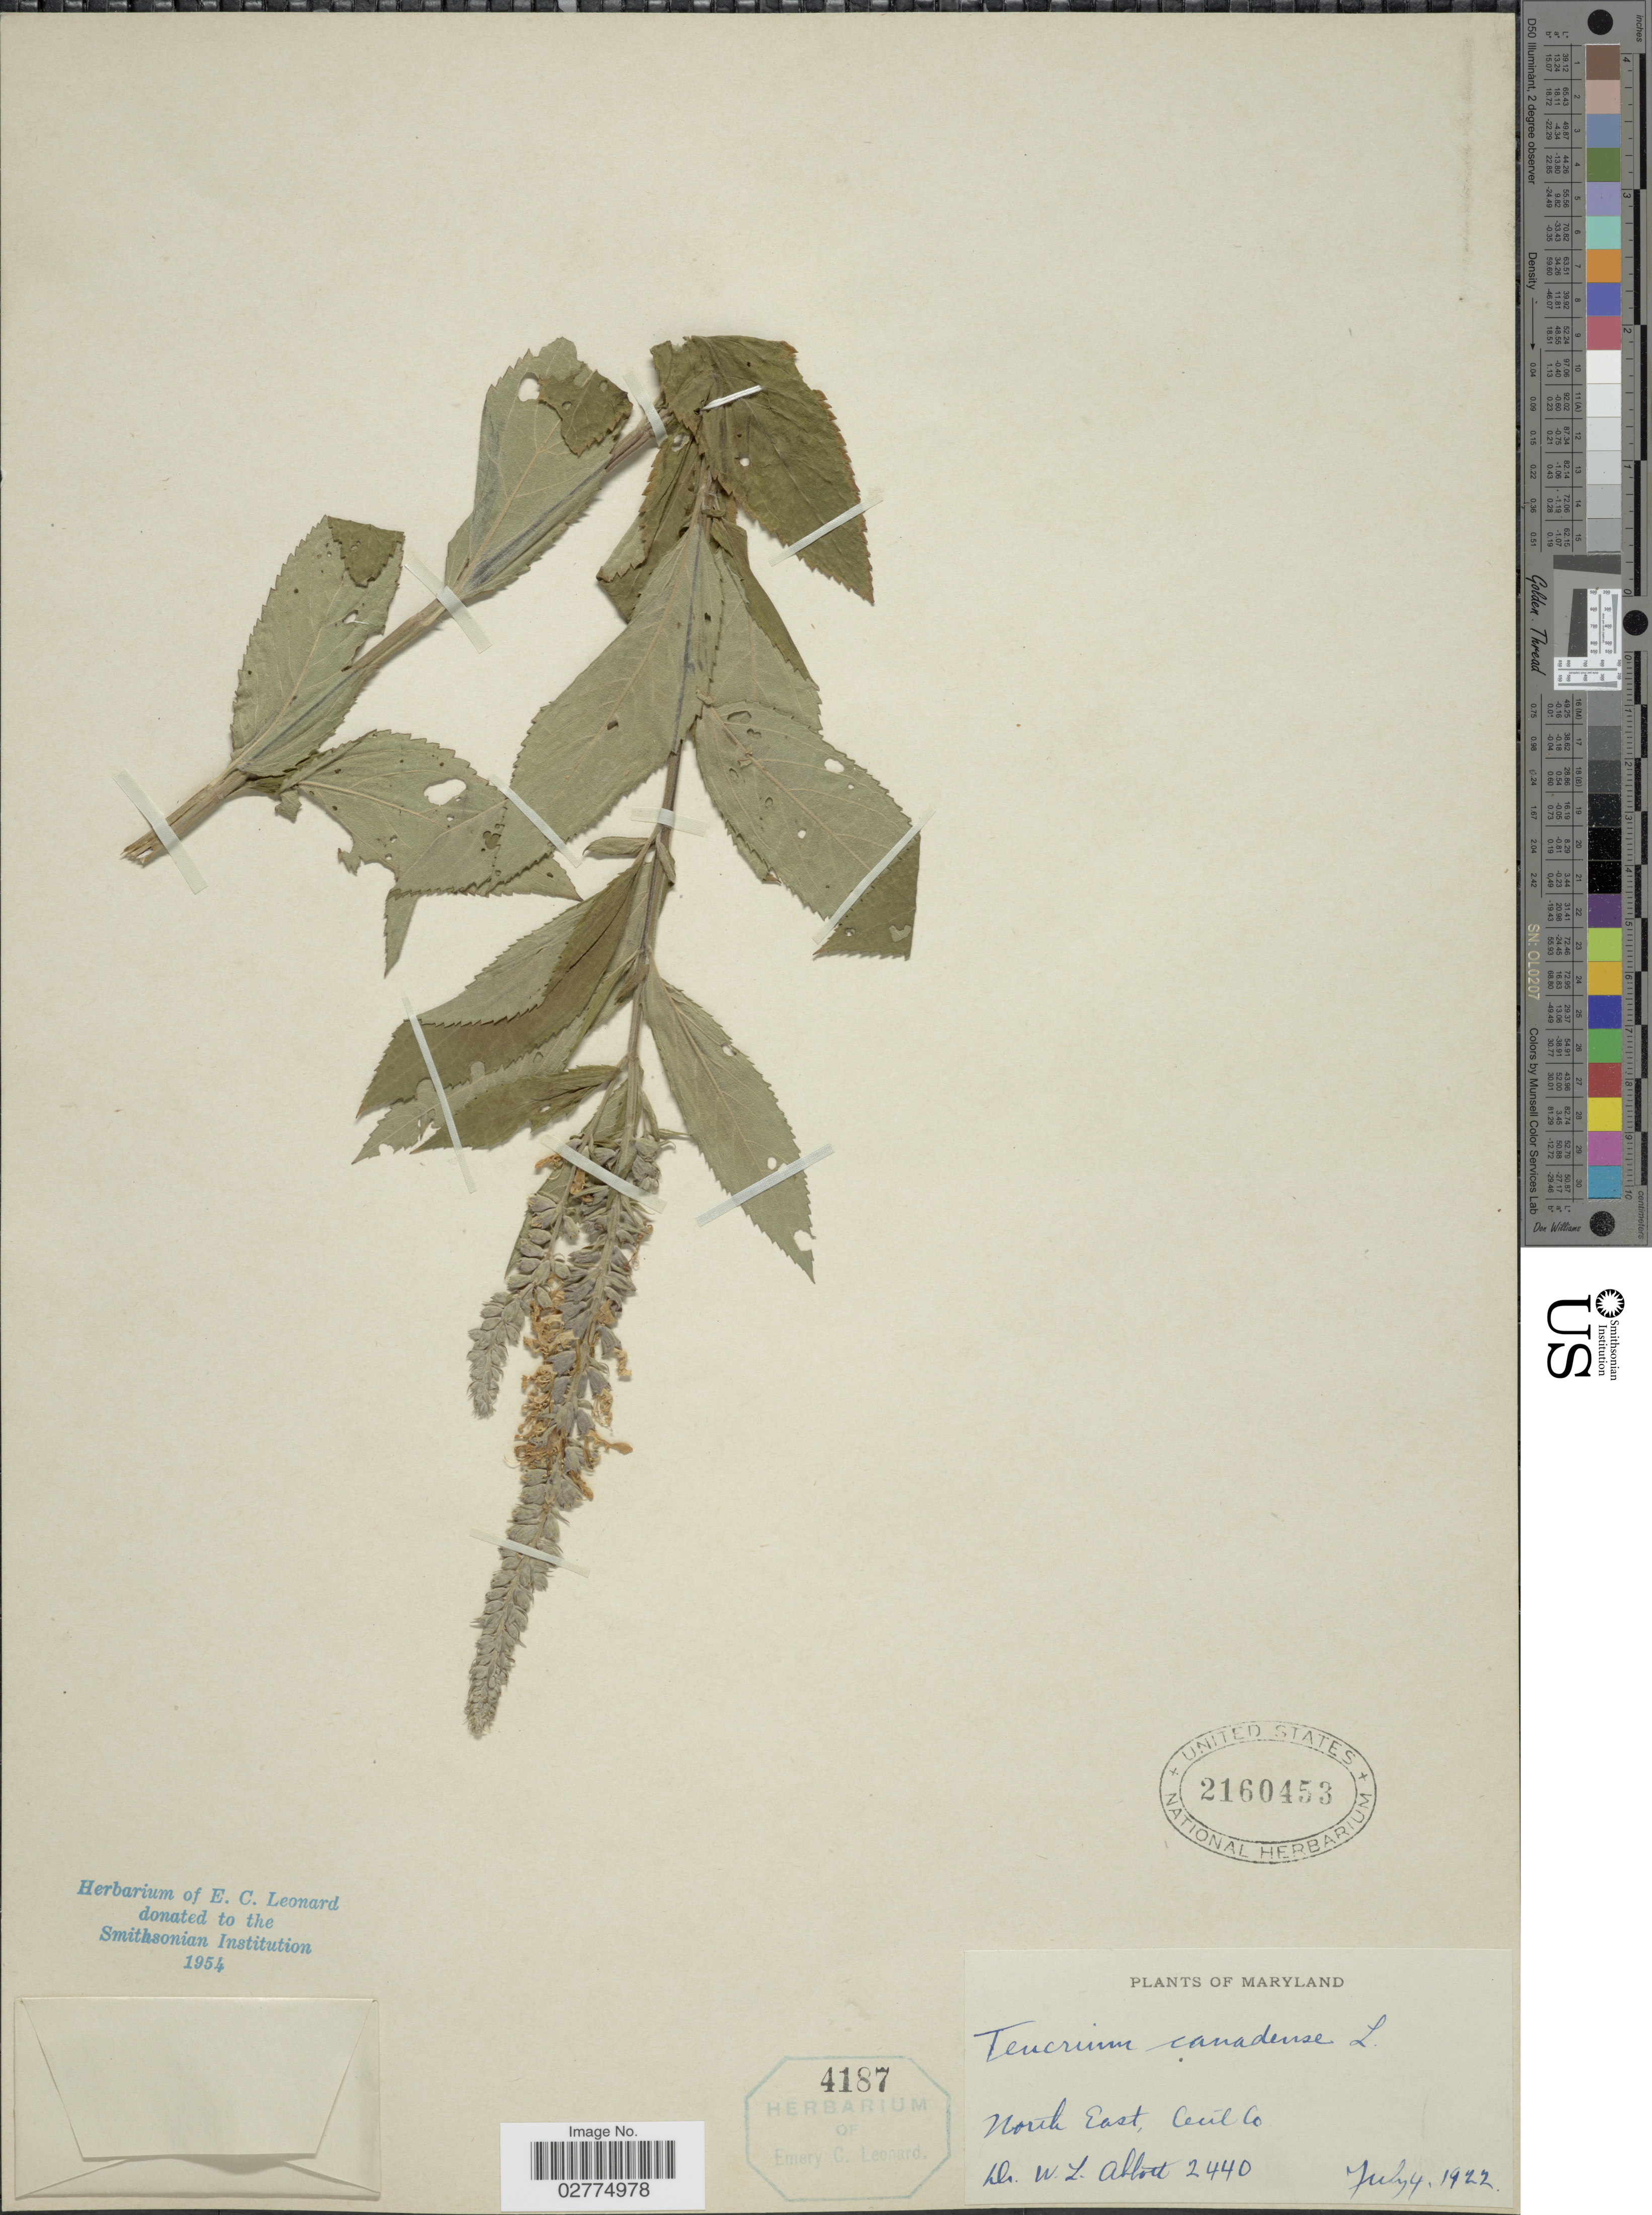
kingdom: Plantae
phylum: Tracheophyta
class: Magnoliopsida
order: Lamiales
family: Lamiaceae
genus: Teucrium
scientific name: Teucrium canadense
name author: L.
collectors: W. L. Abbott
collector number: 2440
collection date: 1922-07-04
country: United States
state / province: Maryland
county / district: Cecil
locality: North East, Cecil Co.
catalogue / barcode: US 2160453